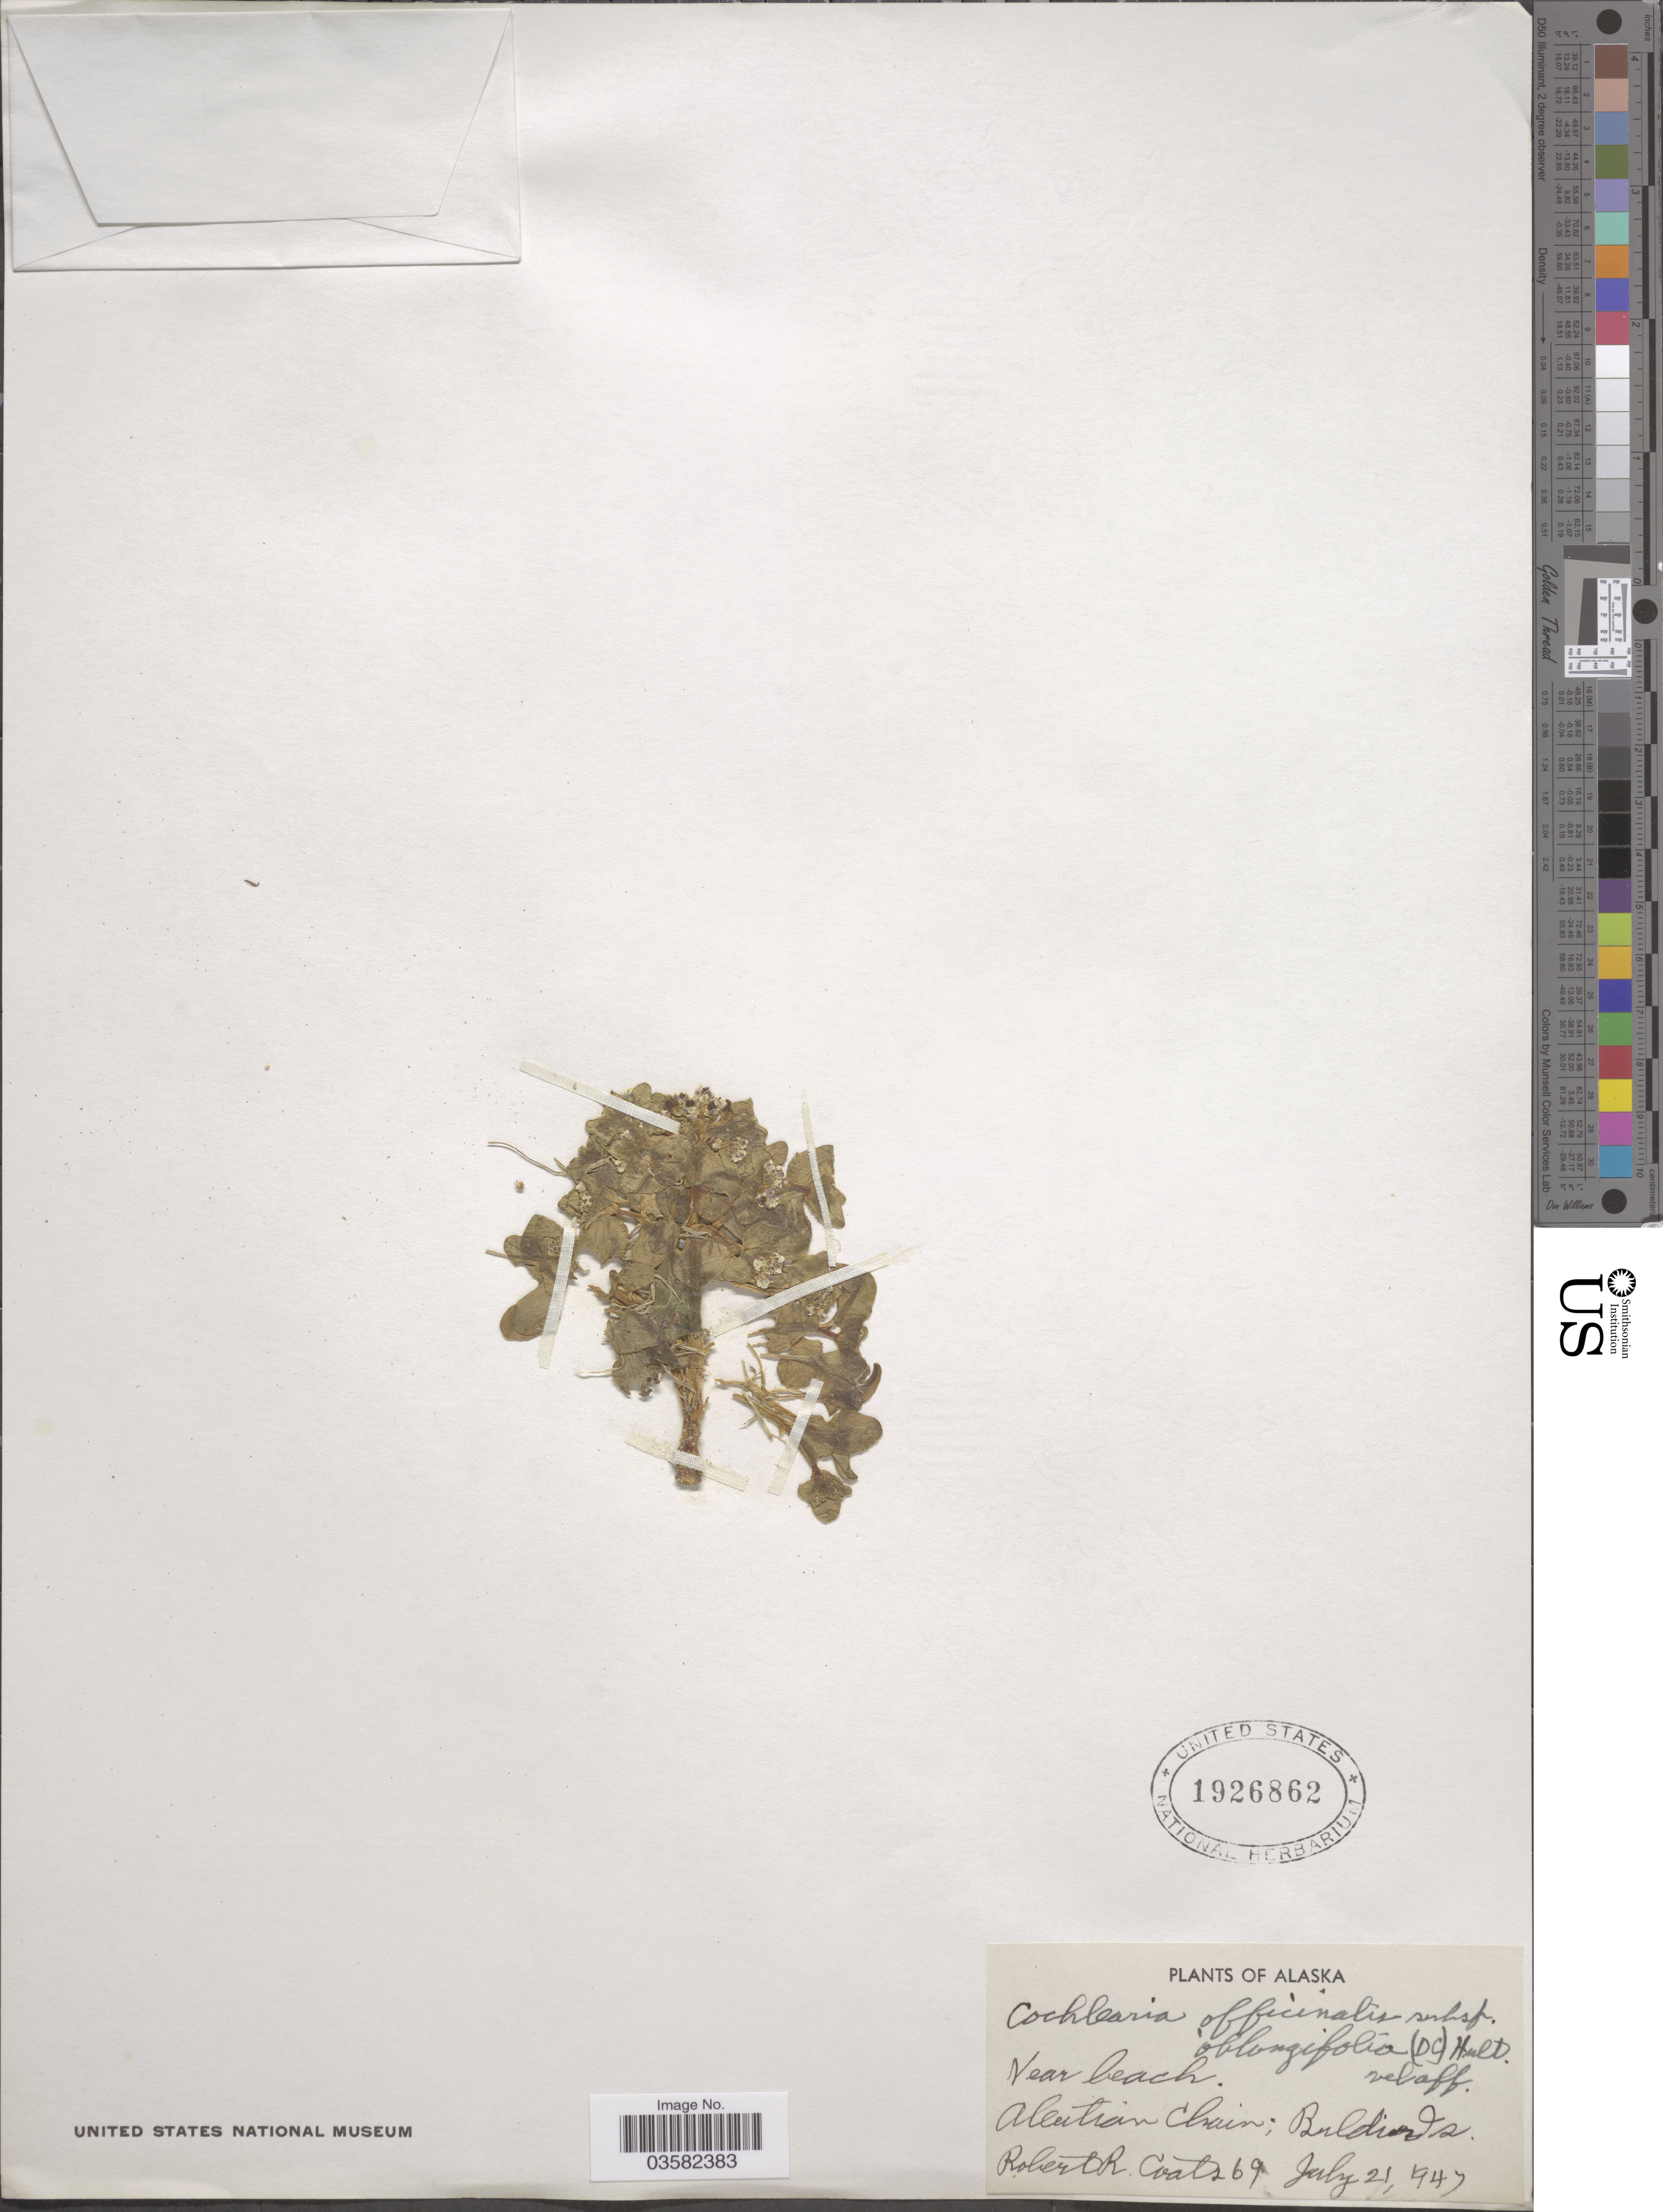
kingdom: Plantae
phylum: Tracheophyta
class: Magnoliopsida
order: Brassicales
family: Brassicaceae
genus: Cochlearia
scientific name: Cochlearia oblongifolia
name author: DC.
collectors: R. Coats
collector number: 269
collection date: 1947-07-21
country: United States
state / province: Alaska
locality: Near beach. Aleutian Chain; Buldir Is.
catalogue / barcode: US 1926862